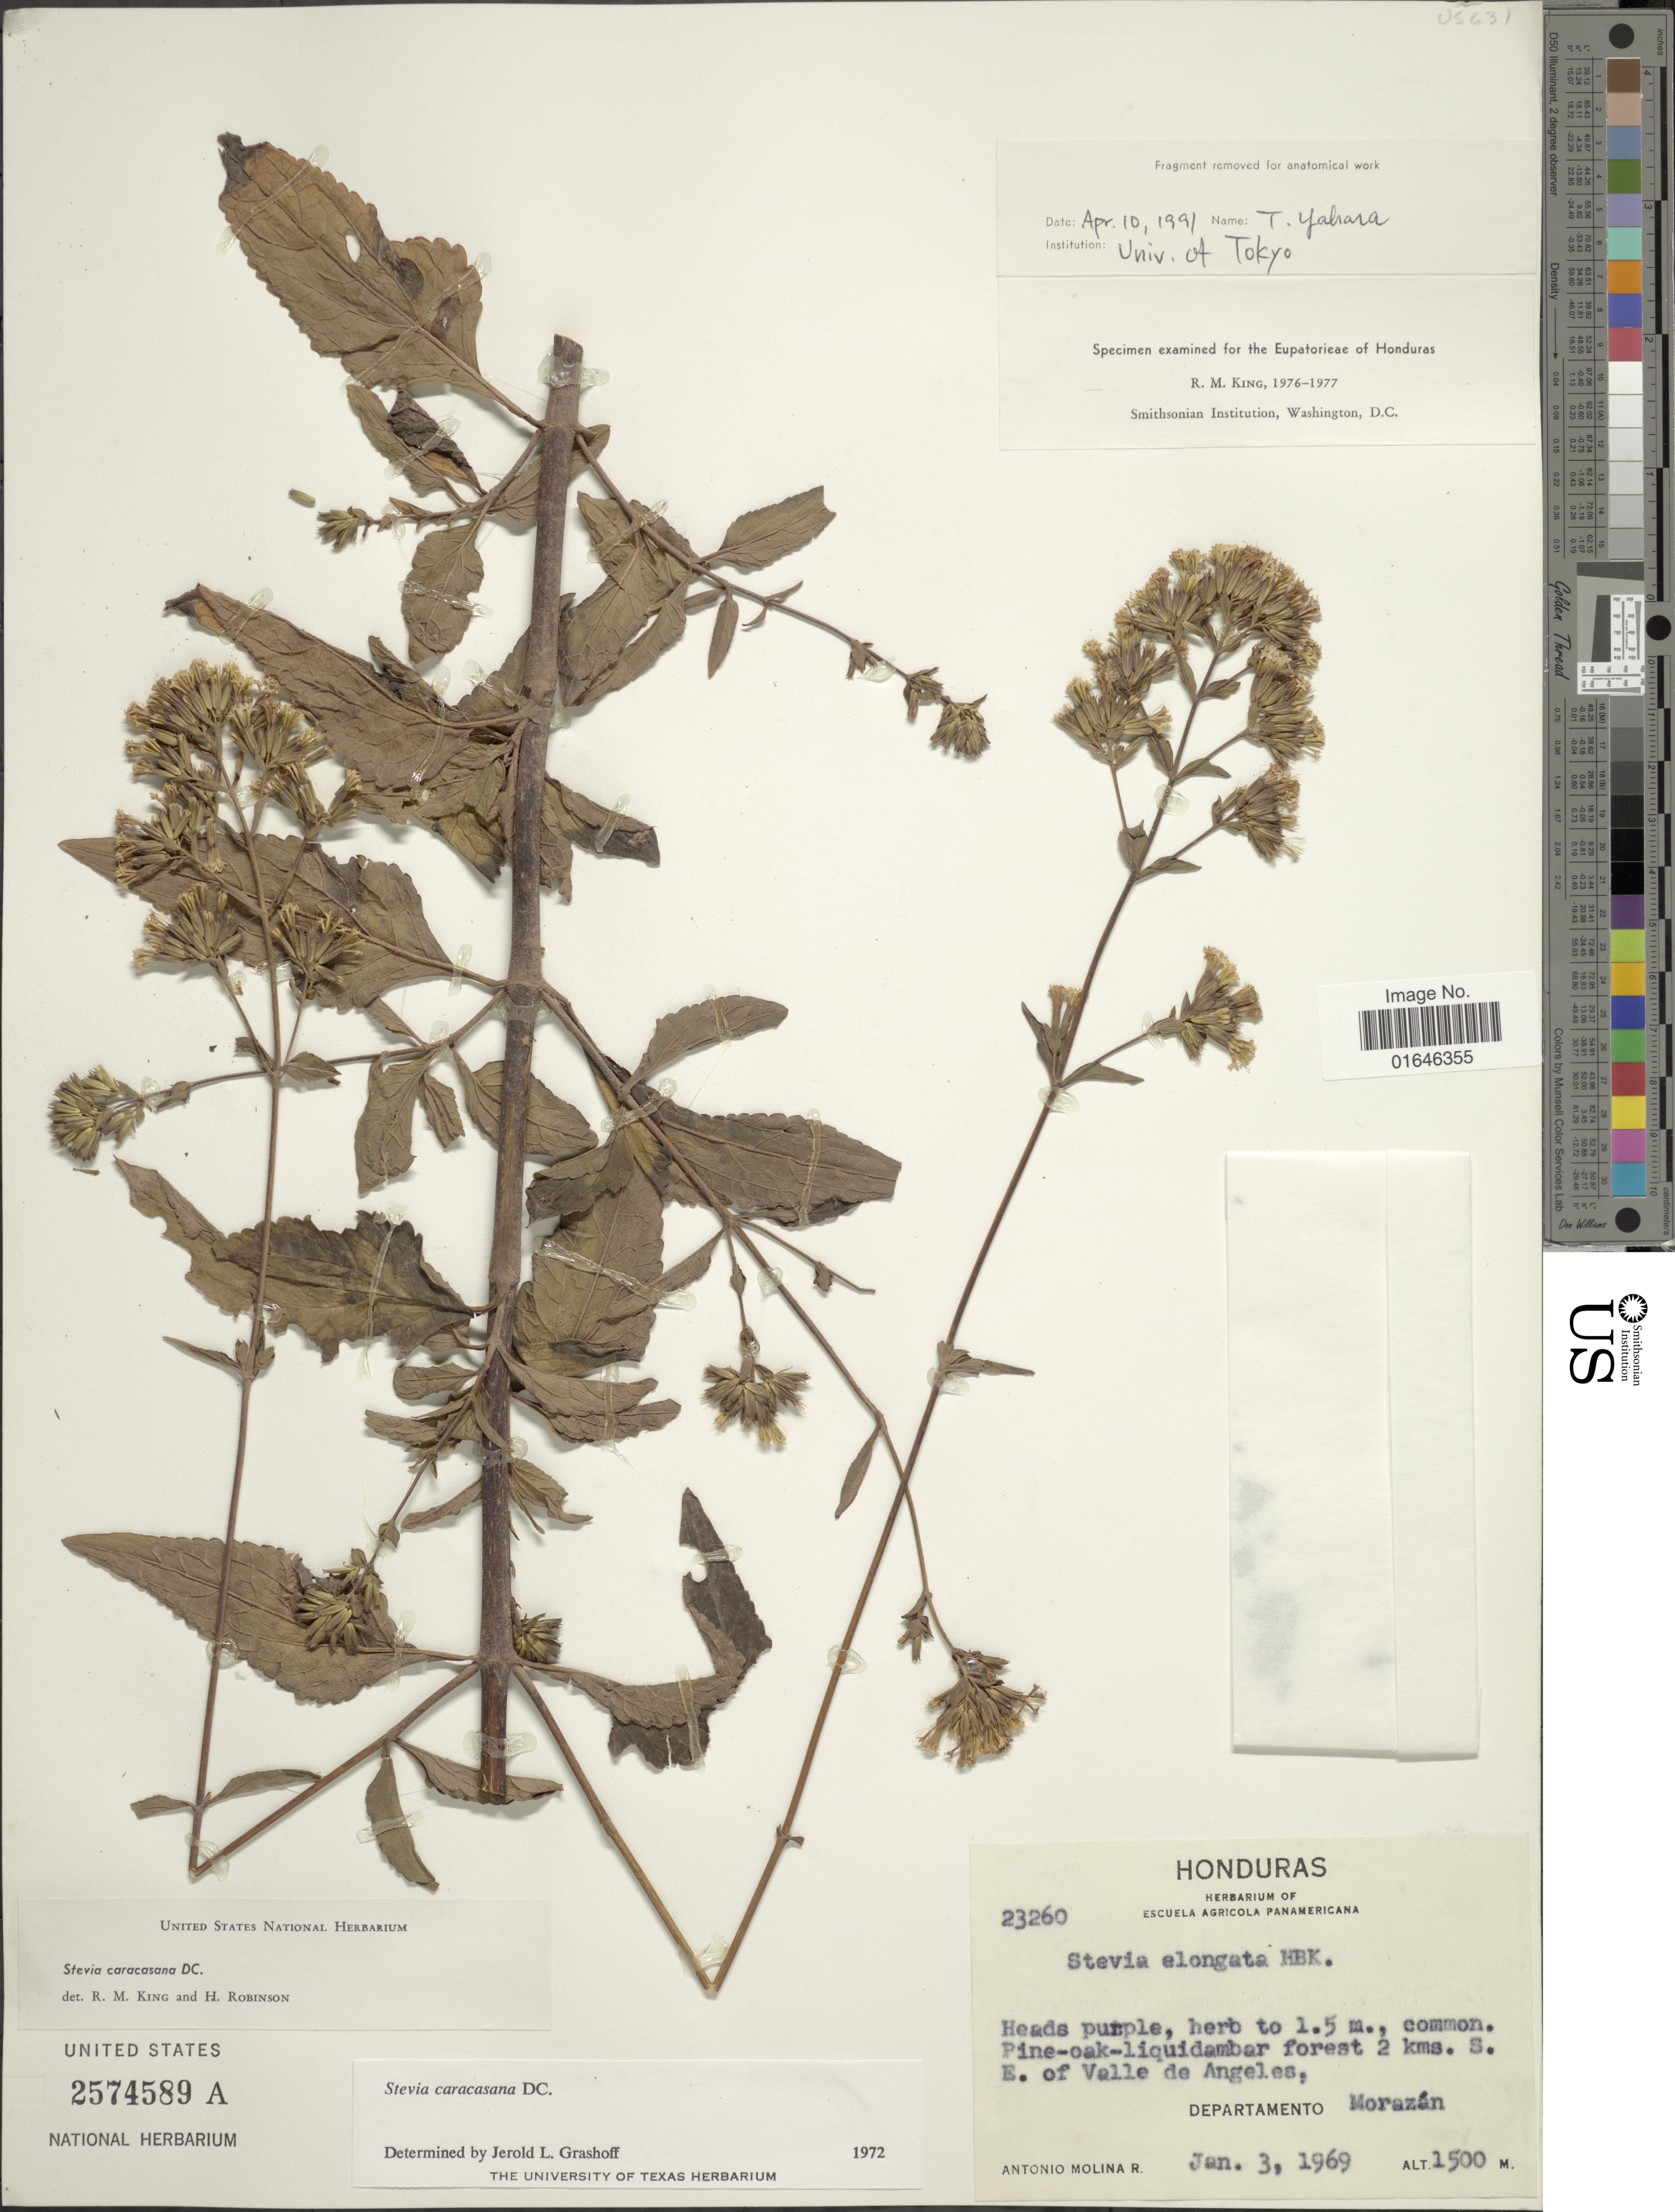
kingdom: Plantae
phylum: Tracheophyta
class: Magnoliopsida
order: Asterales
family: Asteraceae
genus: Stevia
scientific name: Stevia caracasana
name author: DC.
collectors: A. Molina R.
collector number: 23260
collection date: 1969-01-03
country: Honduras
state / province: Fco. Morazán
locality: Pine-oak-liquidambar forest 2 kms. S. E. of Valle de Angeles, Departamento Morazán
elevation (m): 1500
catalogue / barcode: US 2574589A